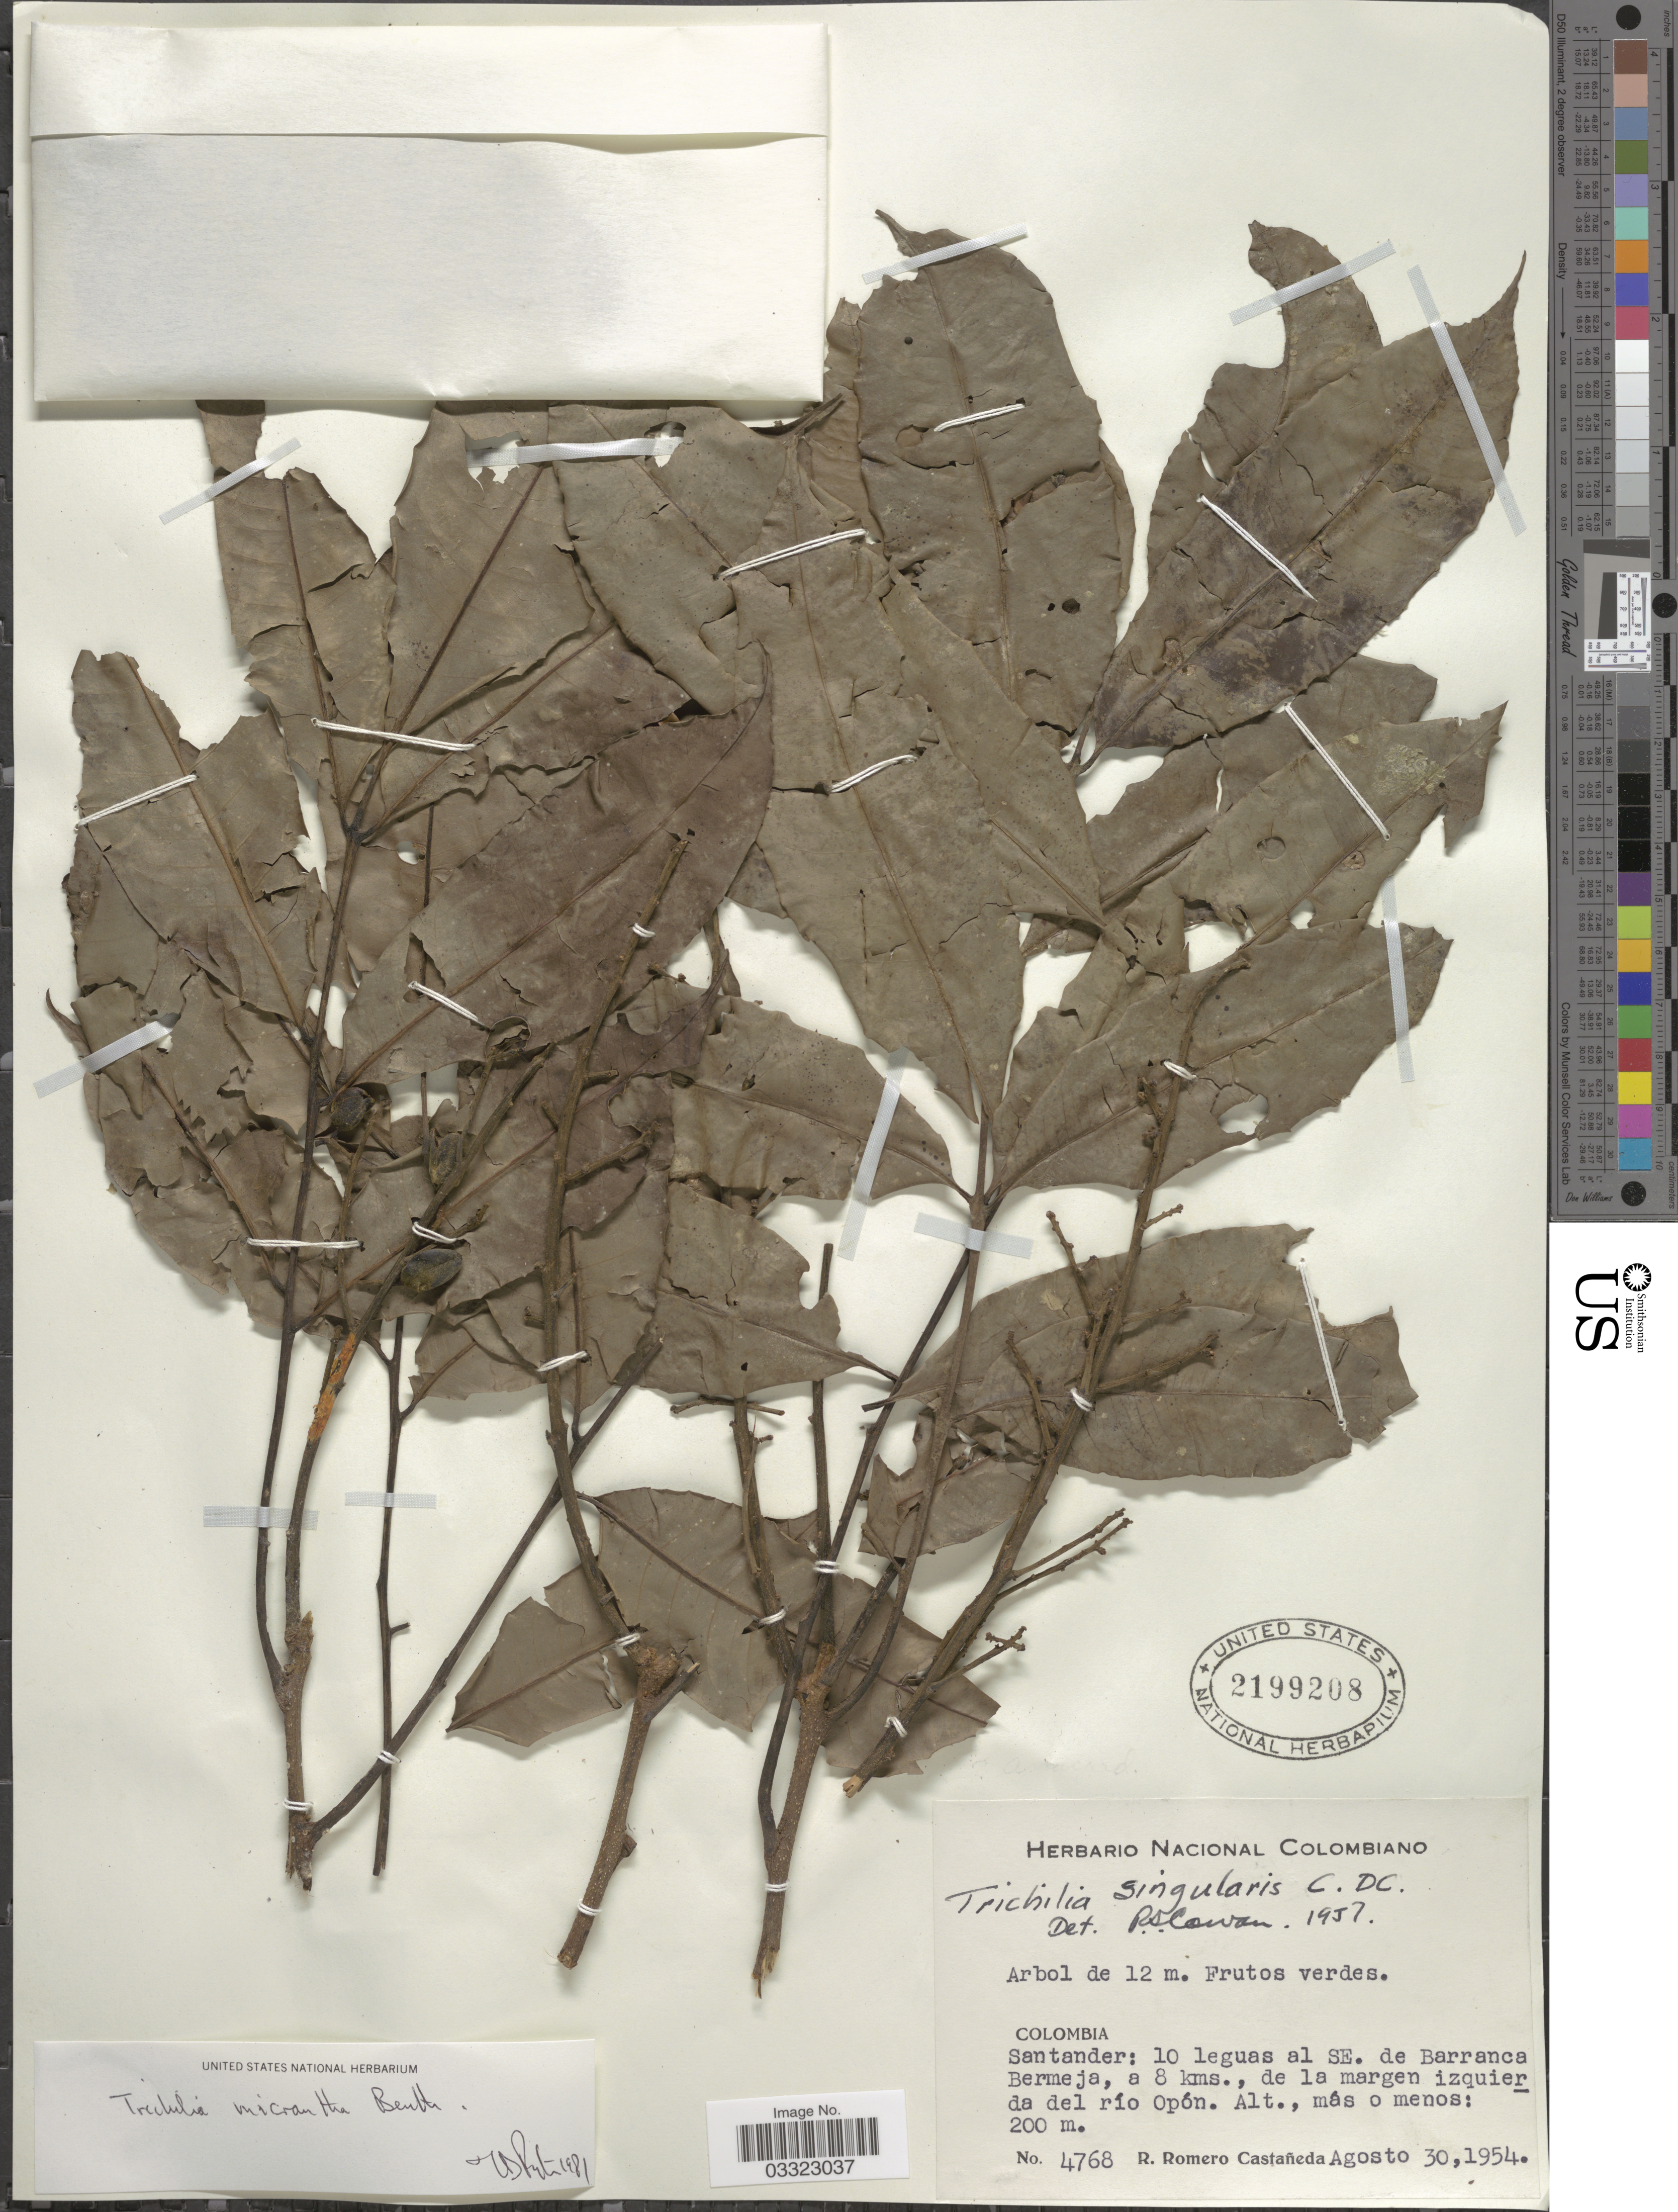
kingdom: Plantae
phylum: Tracheophyta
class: Magnoliopsida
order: Sapindales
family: Meliaceae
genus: Trichilia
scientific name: Trichilia micrantha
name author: Benth.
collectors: R. Romero Castañeda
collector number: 4768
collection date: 1954-08-30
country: Colombia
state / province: Santander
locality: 10 leguas al SE. de Barranca Bermeja, a 8 kms., de la margen izquierda del río Opón.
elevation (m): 200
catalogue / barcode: US 2199208